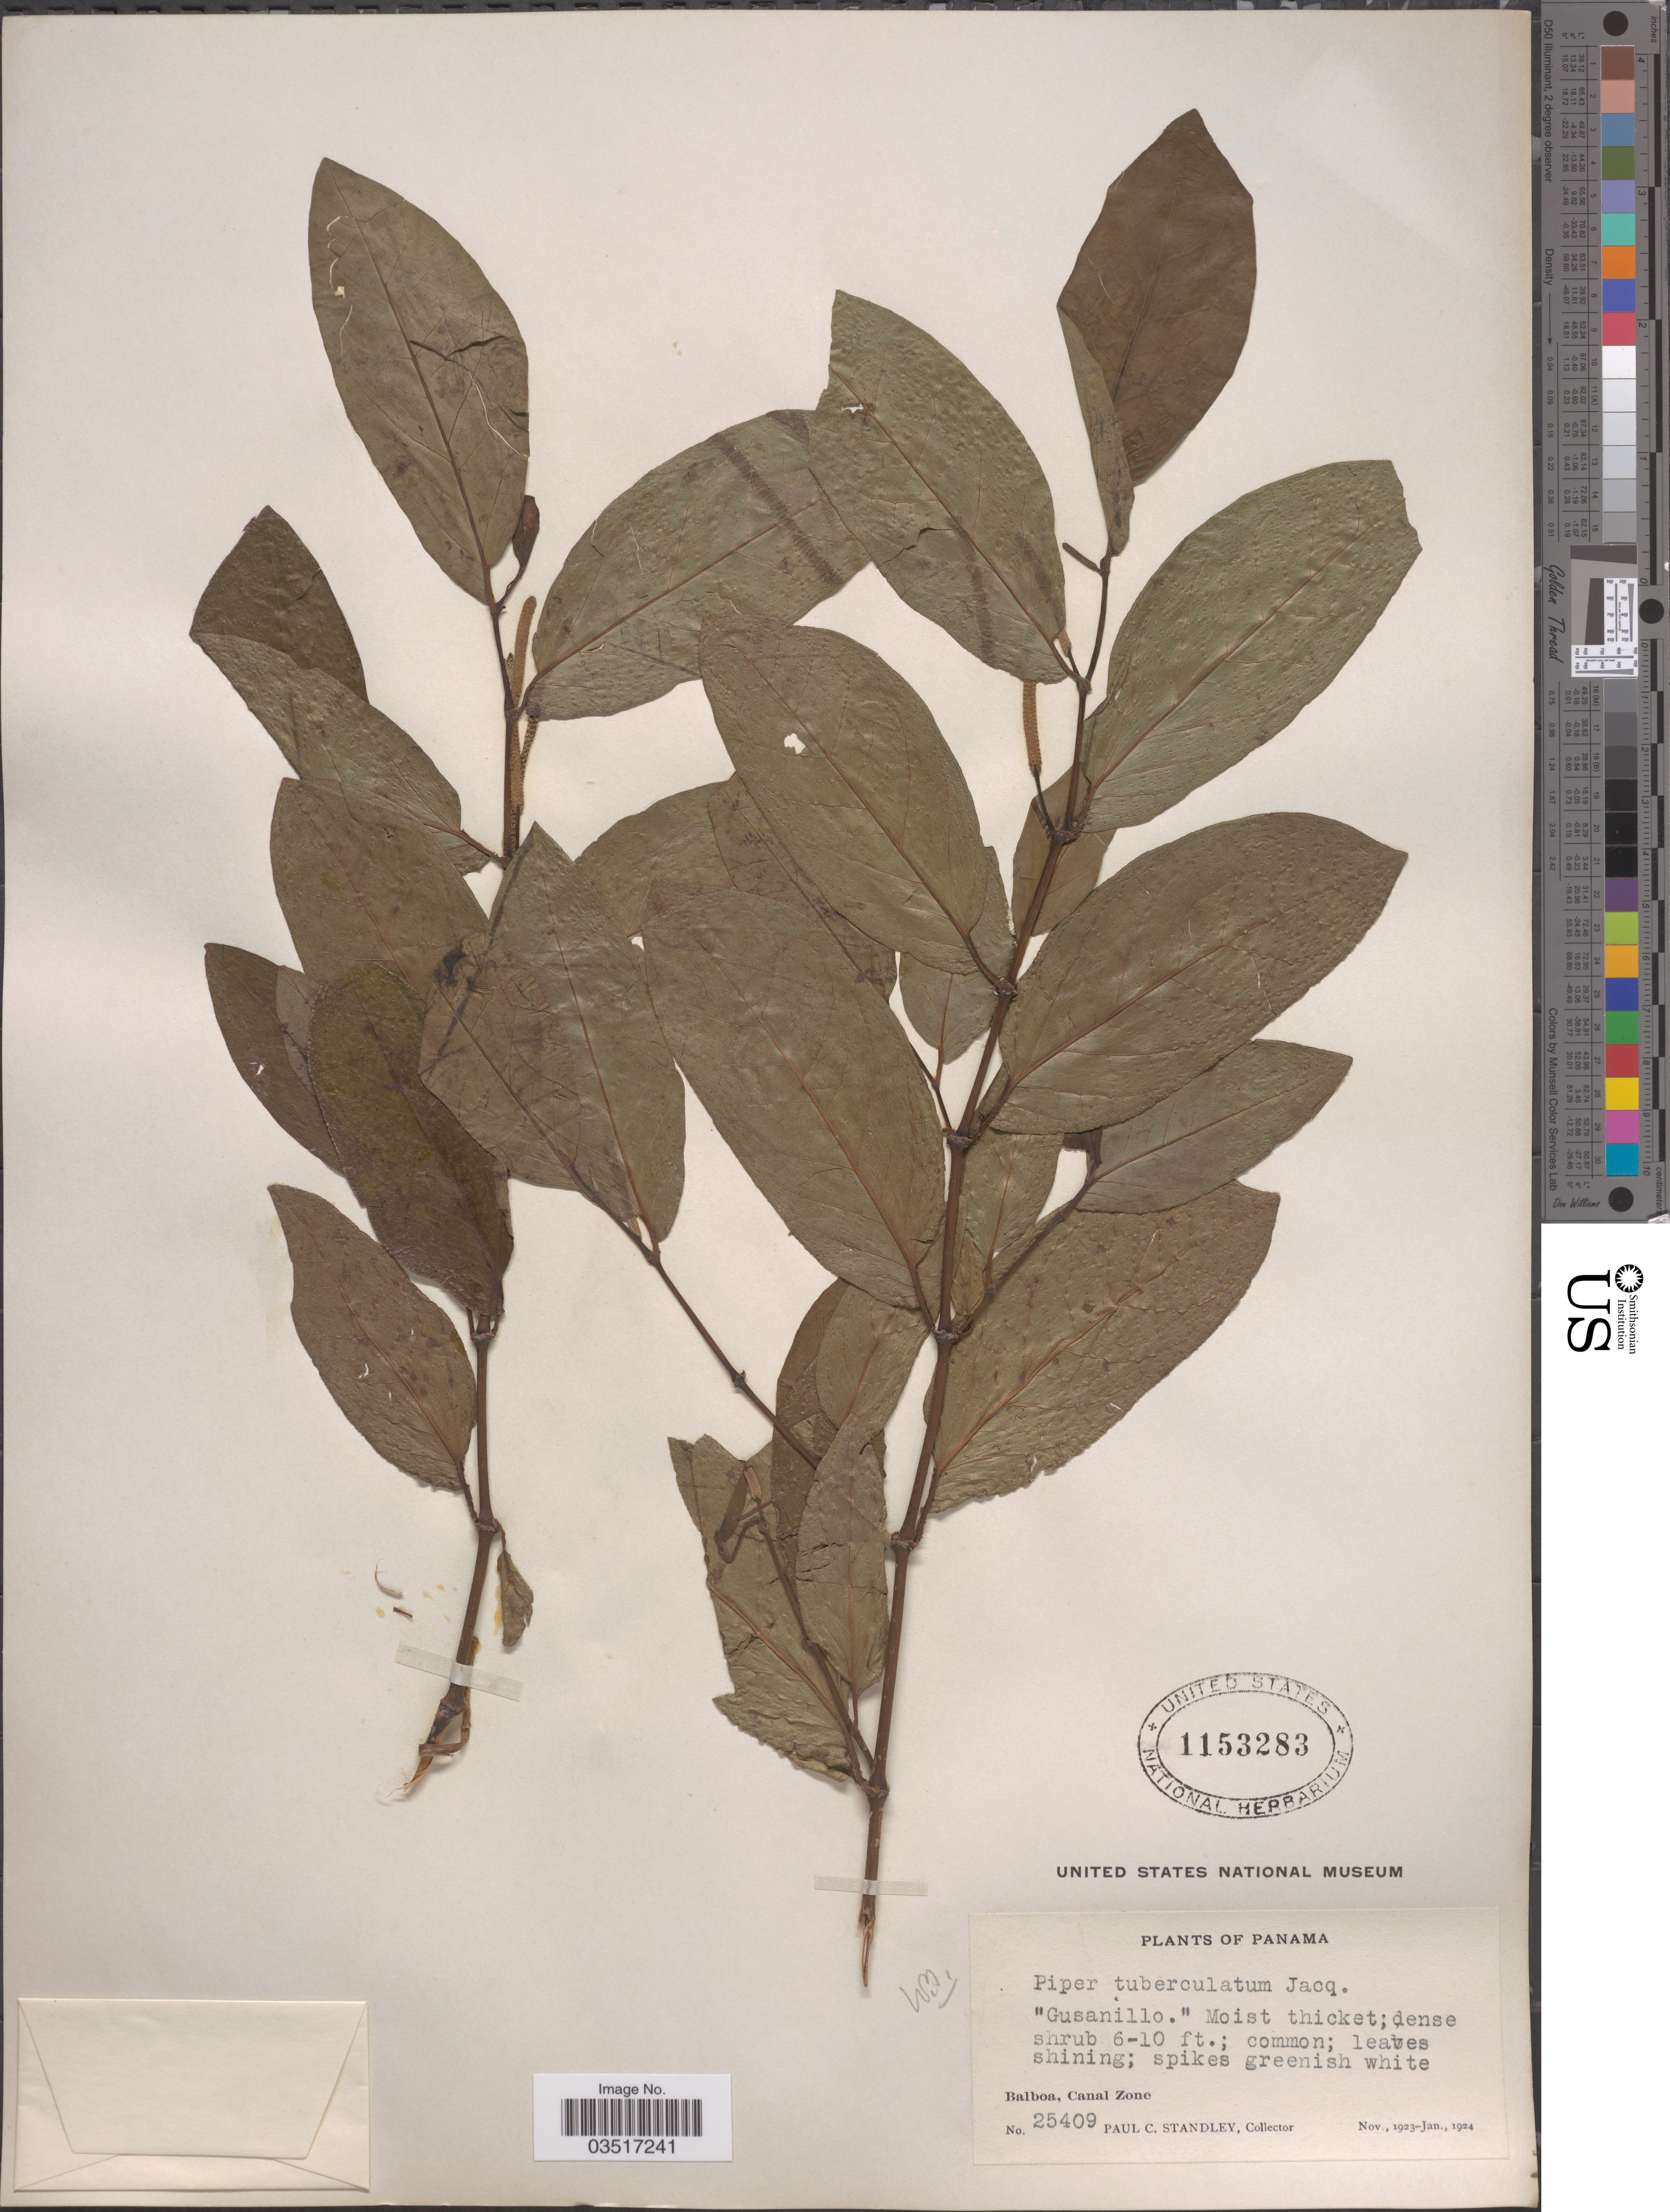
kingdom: Plantae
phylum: Tracheophyta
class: Magnoliopsida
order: Piperales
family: Piperaceae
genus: Piper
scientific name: Piper tuberculatum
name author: Jacq.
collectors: P. C. Standley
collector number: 25409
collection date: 1923-11/1924-01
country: Panama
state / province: Colón / Panamá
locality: Balboa, Canal Zone.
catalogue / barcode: US 1153283